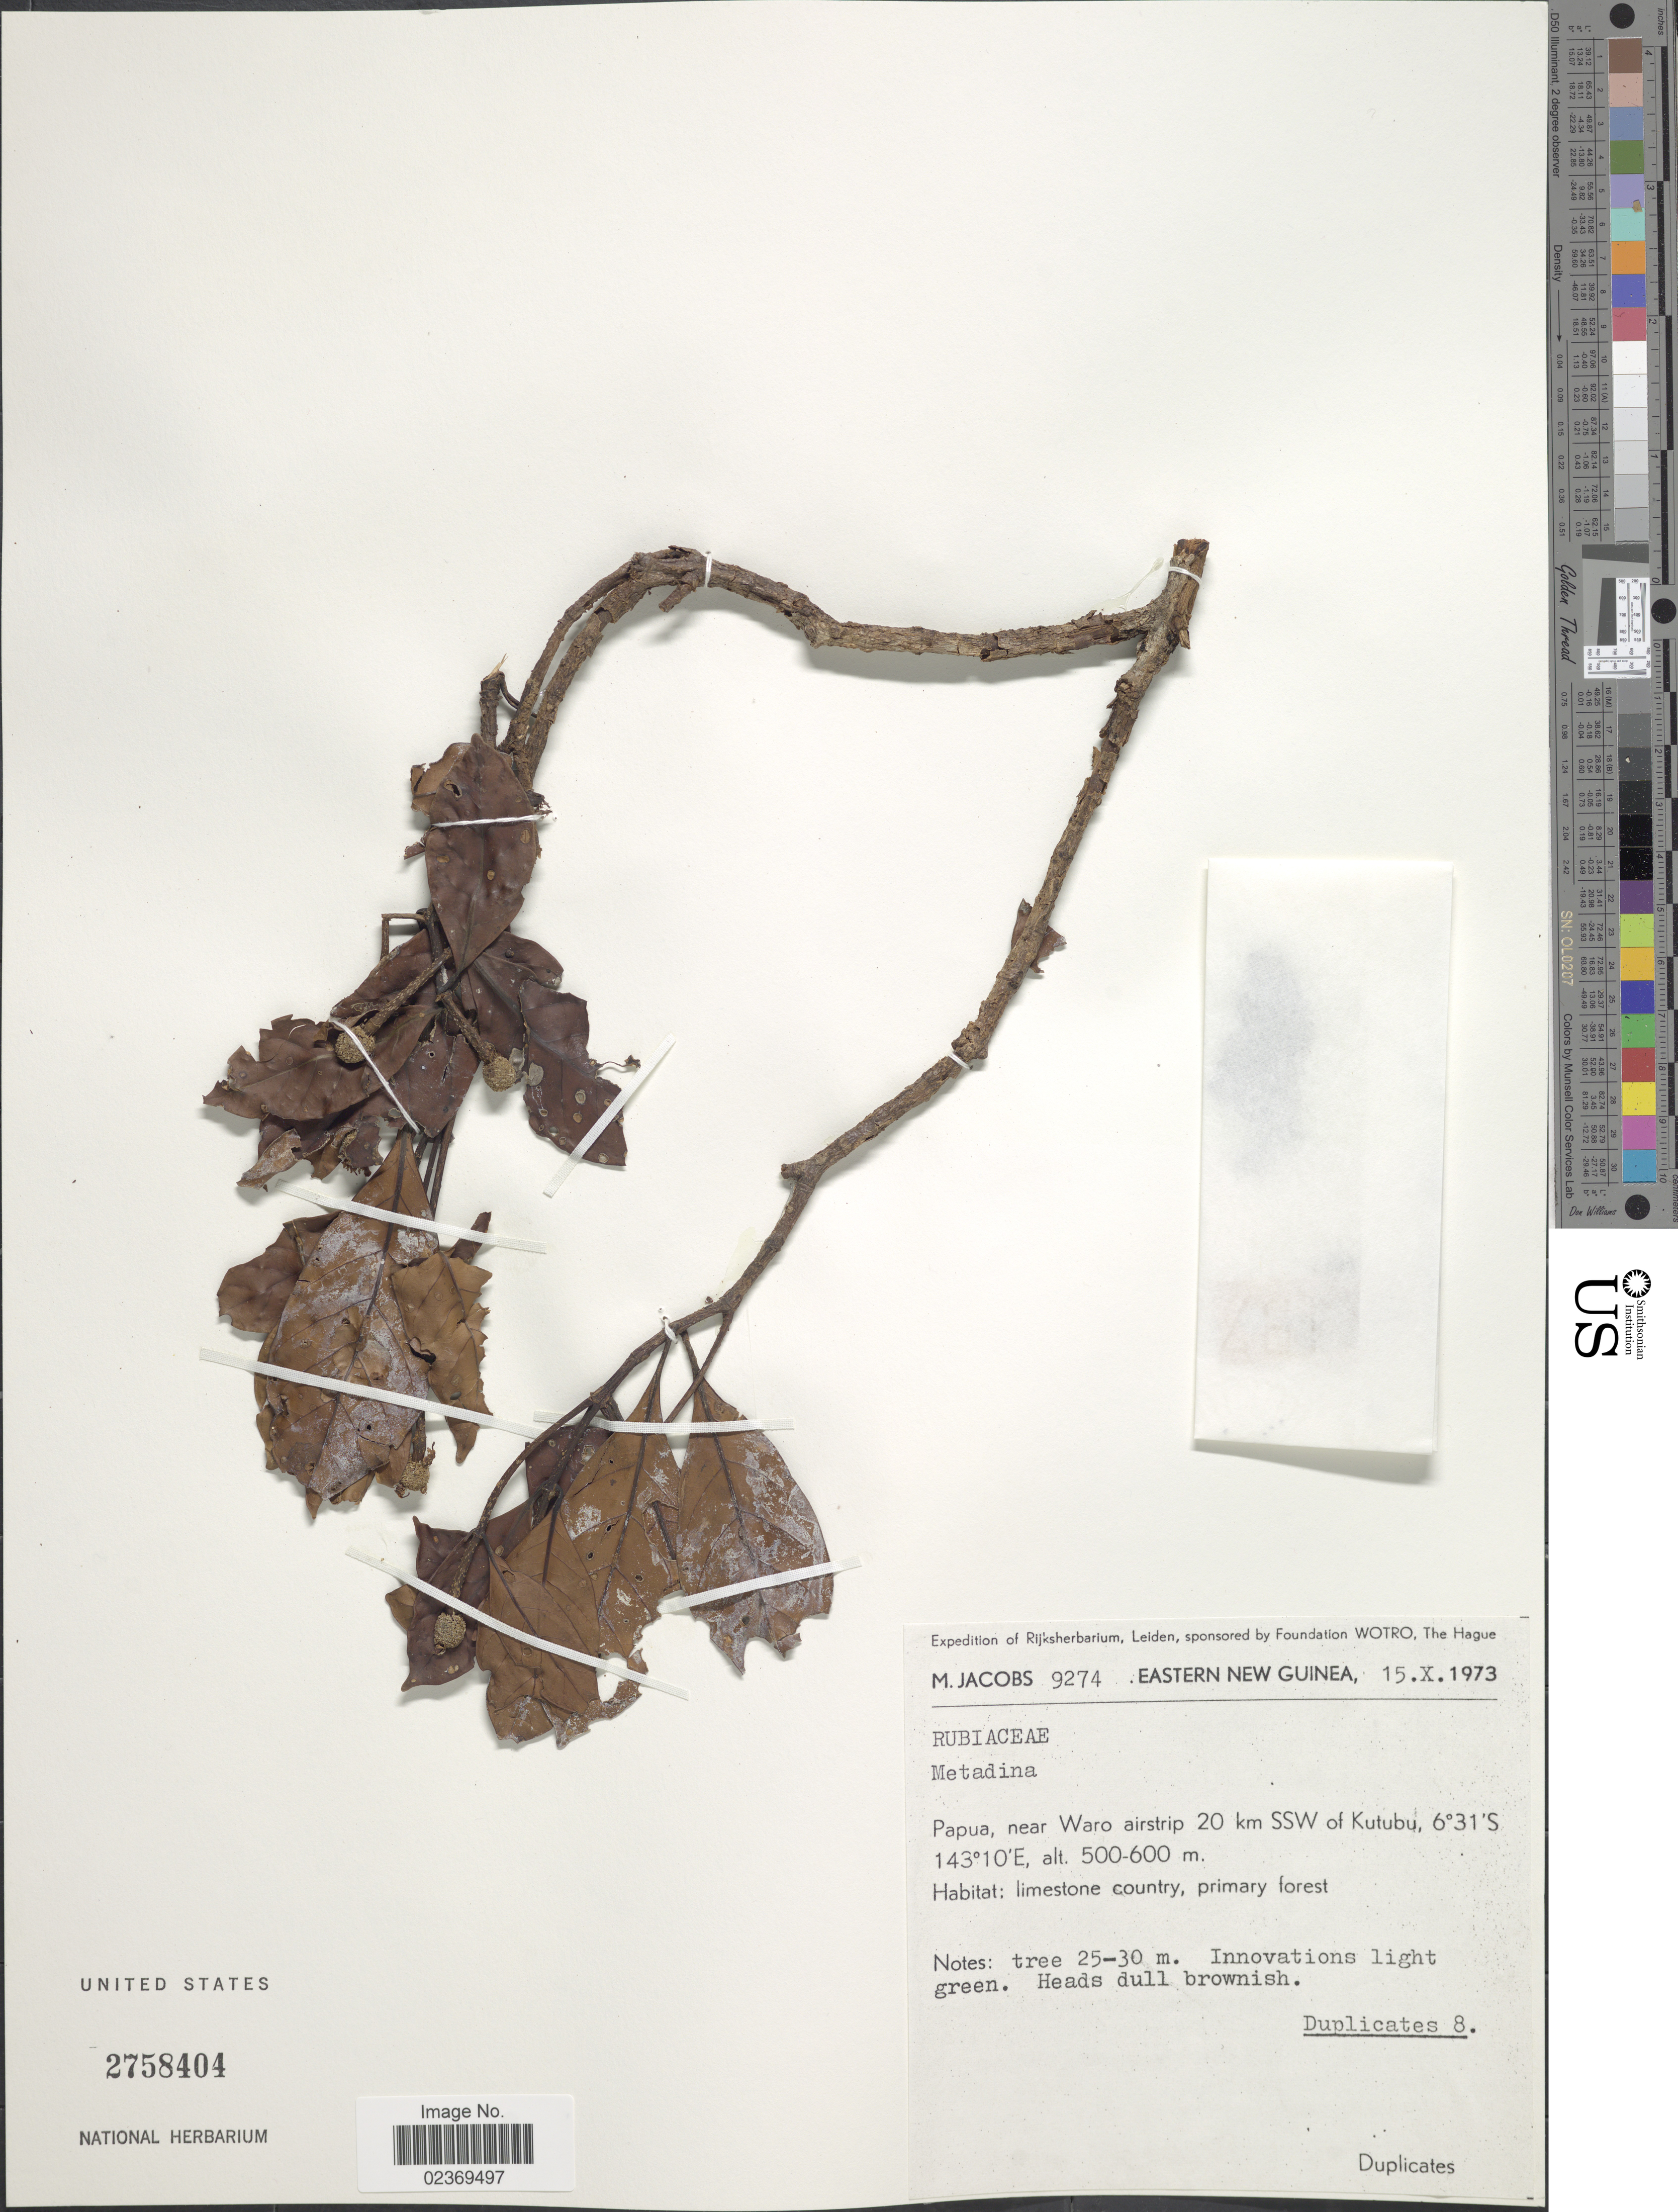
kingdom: Plantae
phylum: Tracheophyta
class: Magnoliopsida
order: Gentianales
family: Rubiaceae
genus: Adina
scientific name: Adina sp.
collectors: M. Jacobs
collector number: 9274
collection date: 1973-10-15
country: Papua New Guinea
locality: Eastern New Guinea, Papua, near Waro airstrip 20 km SSW of Kutubu.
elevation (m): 500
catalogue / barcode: US 2758404